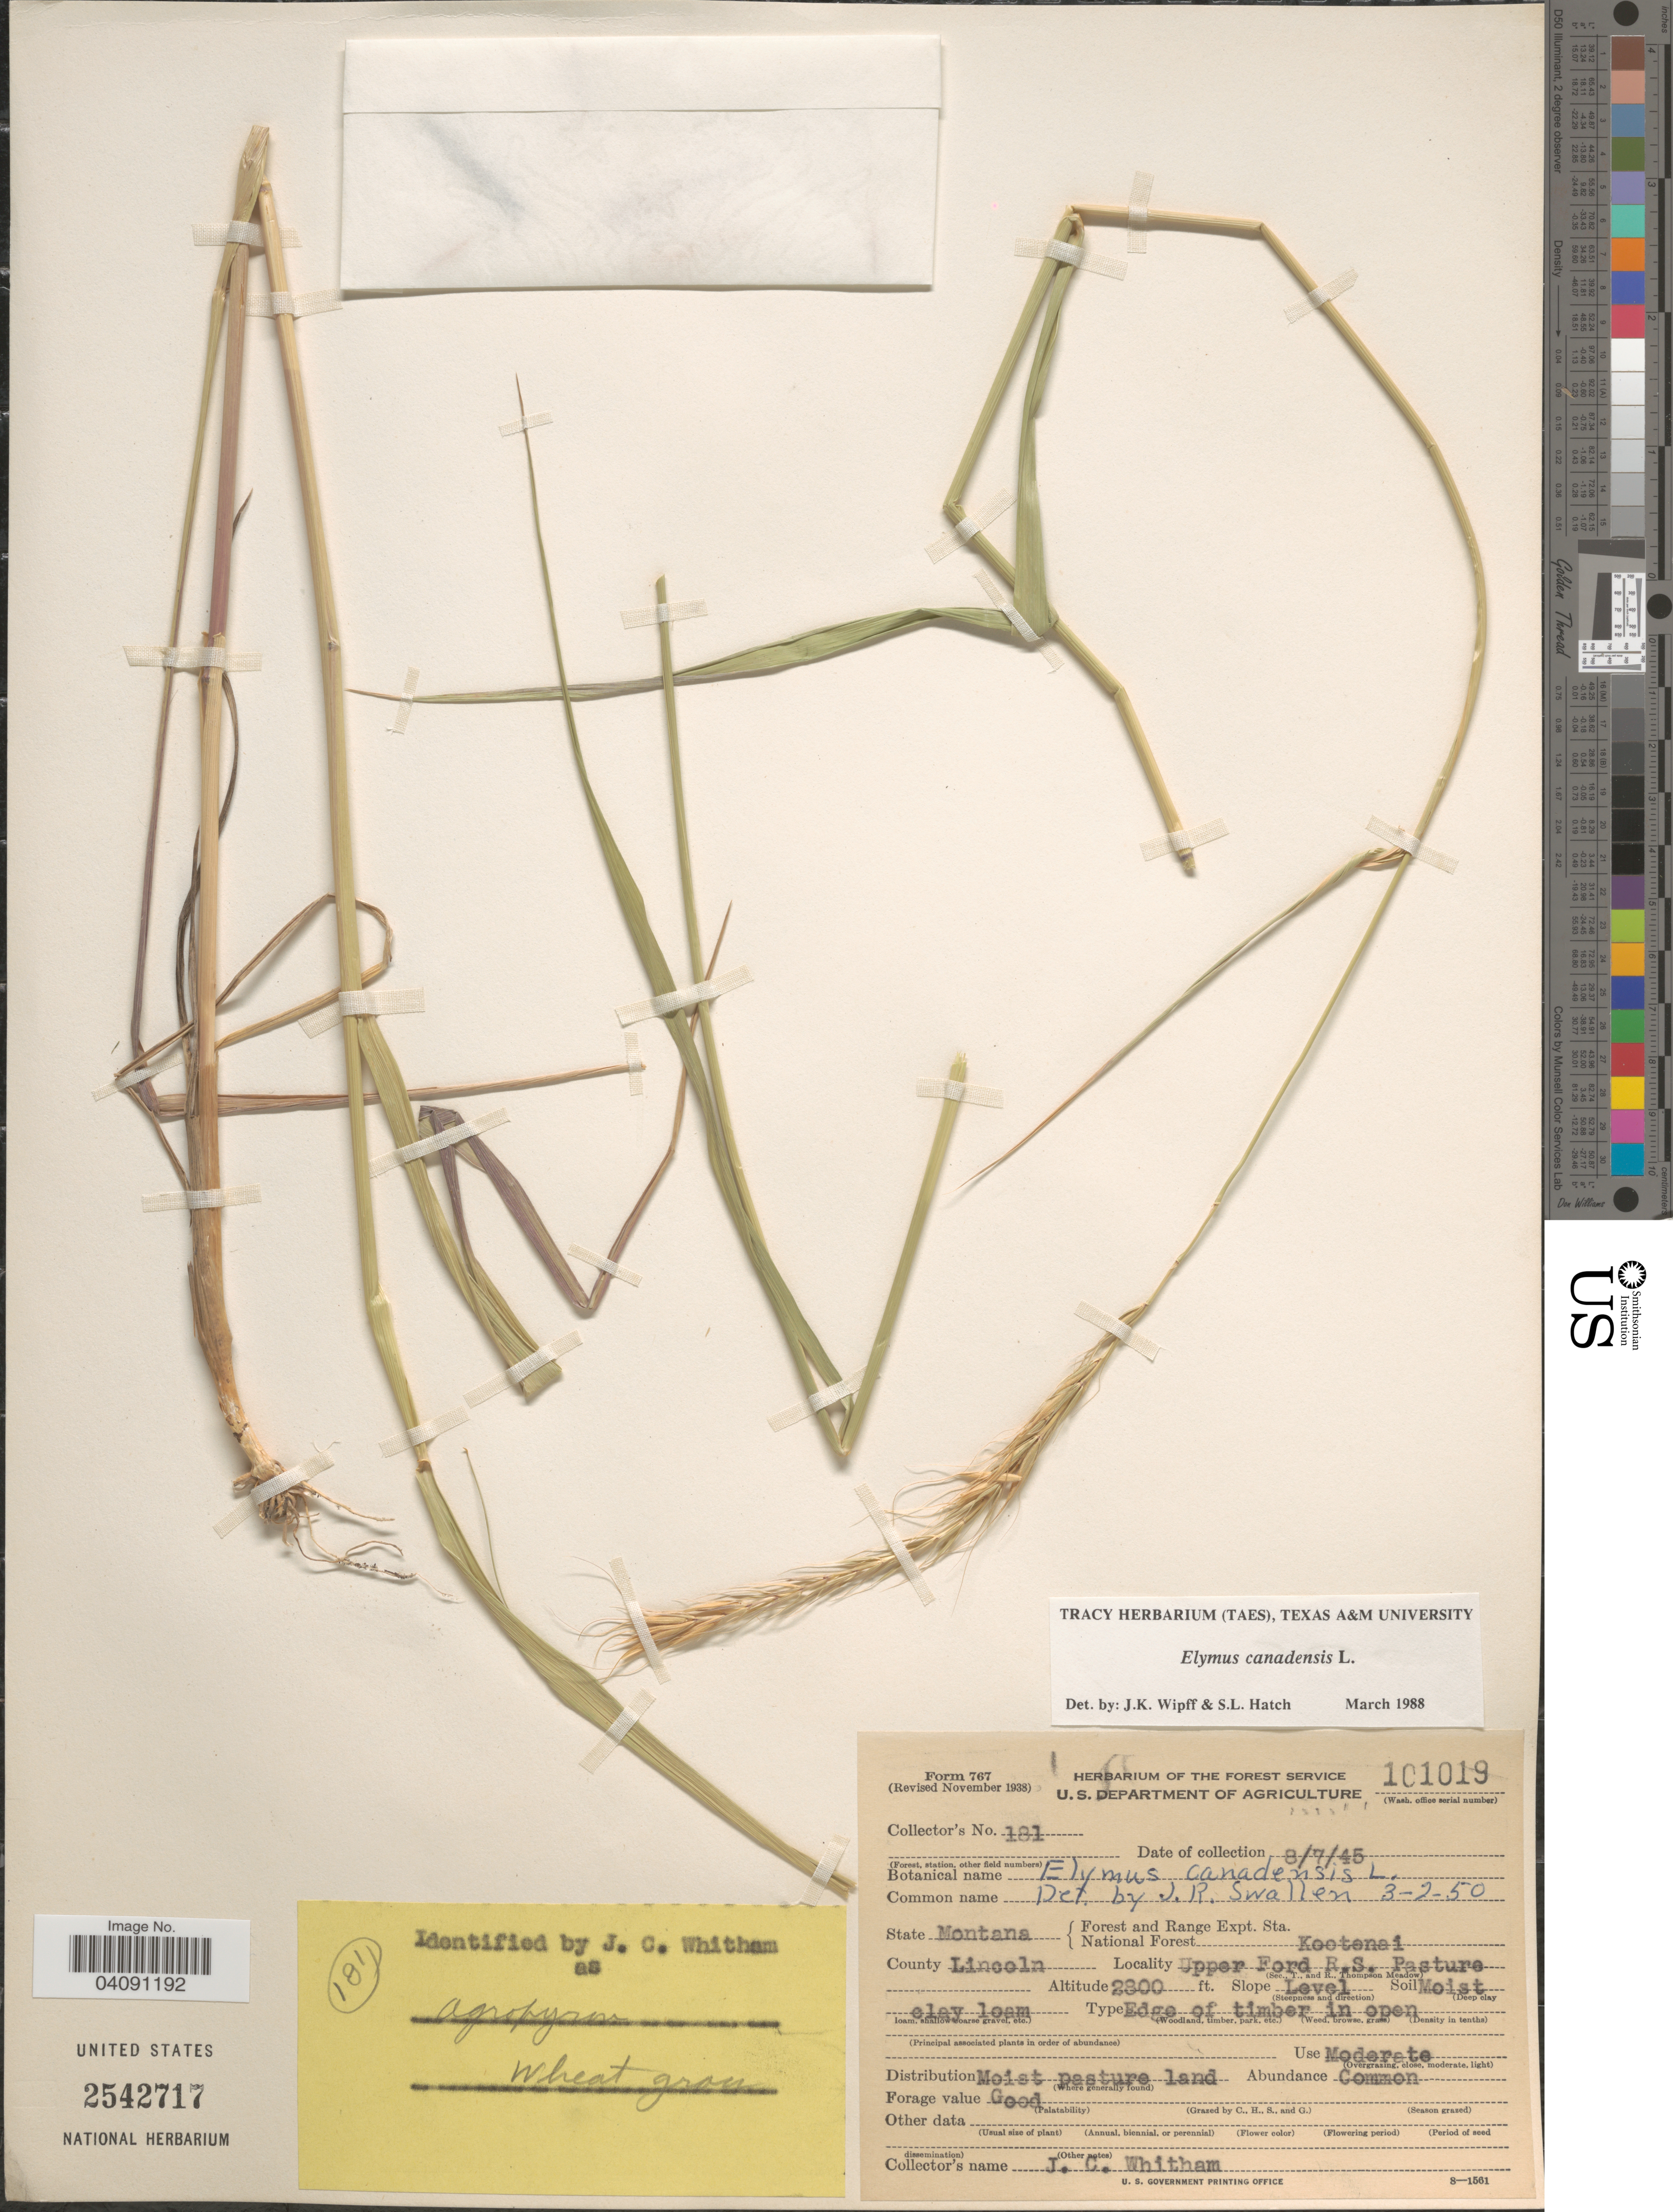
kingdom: Plantae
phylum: Tracheophyta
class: Liliopsida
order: Poales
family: Poaceae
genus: Elymus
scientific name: Elymus canadensis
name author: L.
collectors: J. Whitham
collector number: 181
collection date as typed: Transcribed d/m/y: 7/8/45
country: United States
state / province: Montana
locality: Forest and Range Expt. Sta. National Forest Kootenai. County Lincoln. Upper Ford R.S. Pasture.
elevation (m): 853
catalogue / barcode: US 2542717